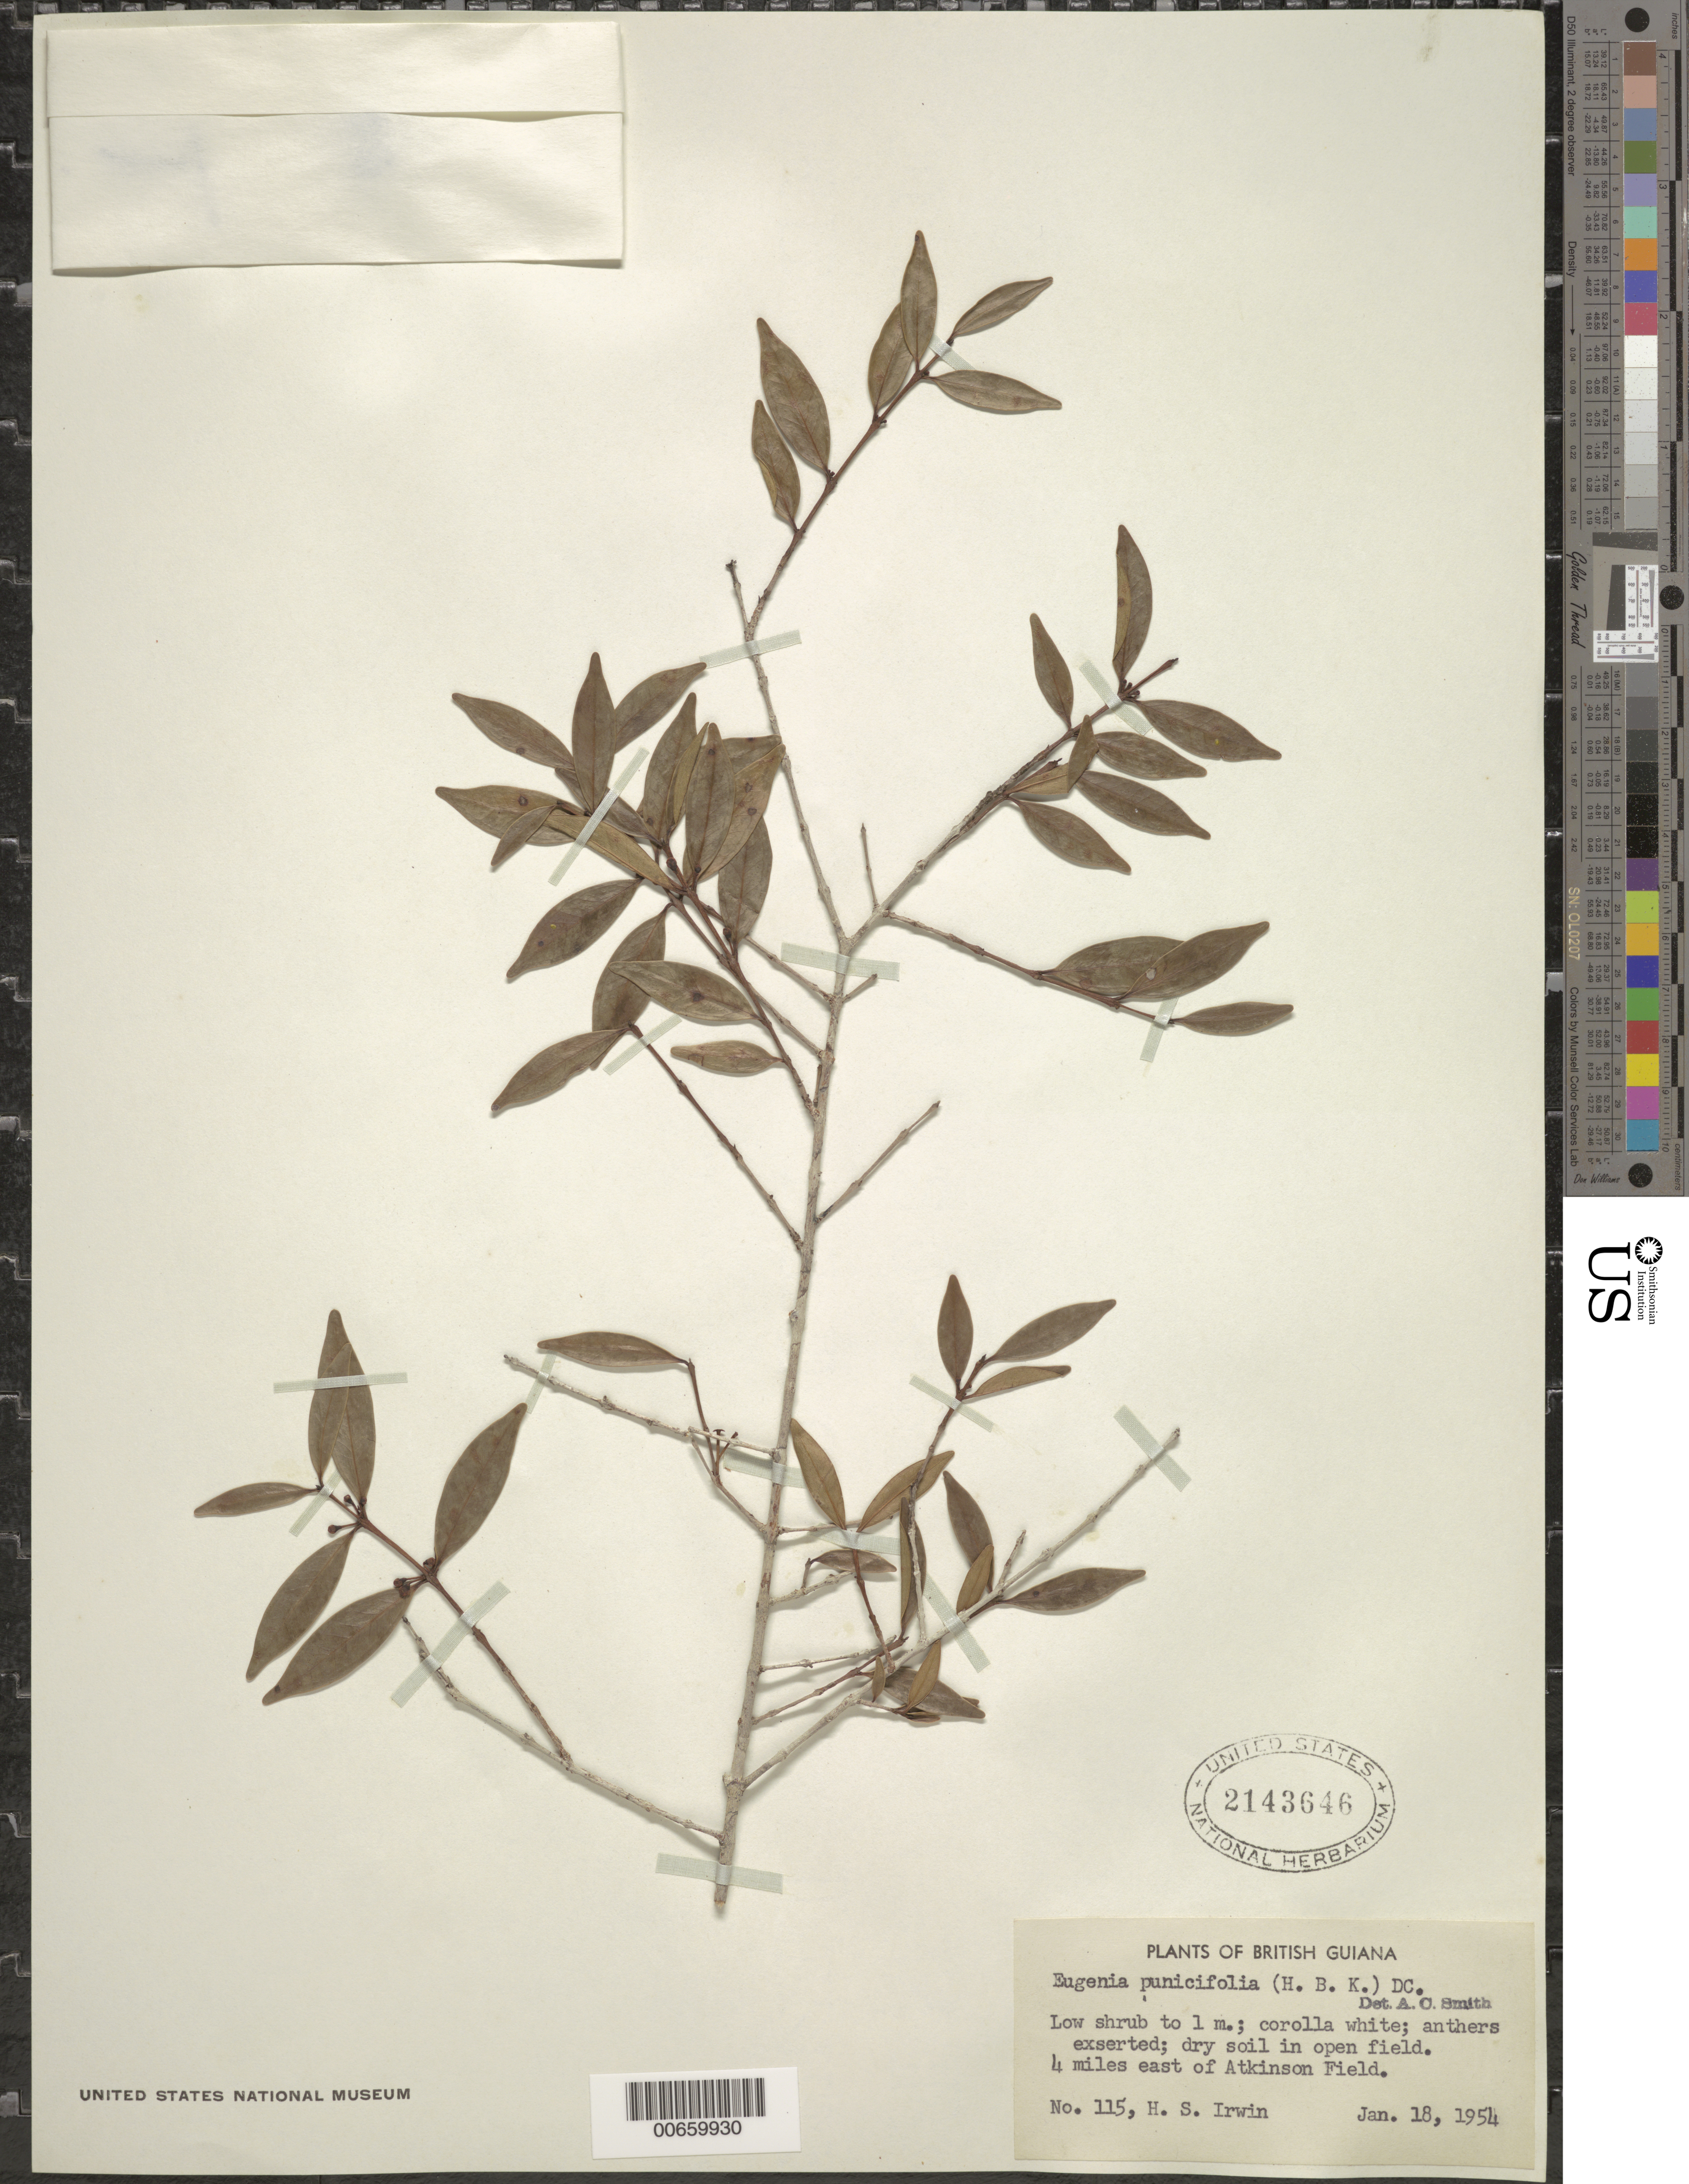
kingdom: Plantae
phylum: Tracheophyta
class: Magnoliopsida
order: Myrtales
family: Myrtaceae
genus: Eugenia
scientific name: Eugenia punicifolia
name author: (Kunth) DC.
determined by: Smith, A. C.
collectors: H. Irwin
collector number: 115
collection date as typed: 18-Jan-54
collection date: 1954-01-18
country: Guyana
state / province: Demerara-Mahaica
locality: Atkinson Field, 4 mi. E of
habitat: Dry soil in open field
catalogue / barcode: US 2143646